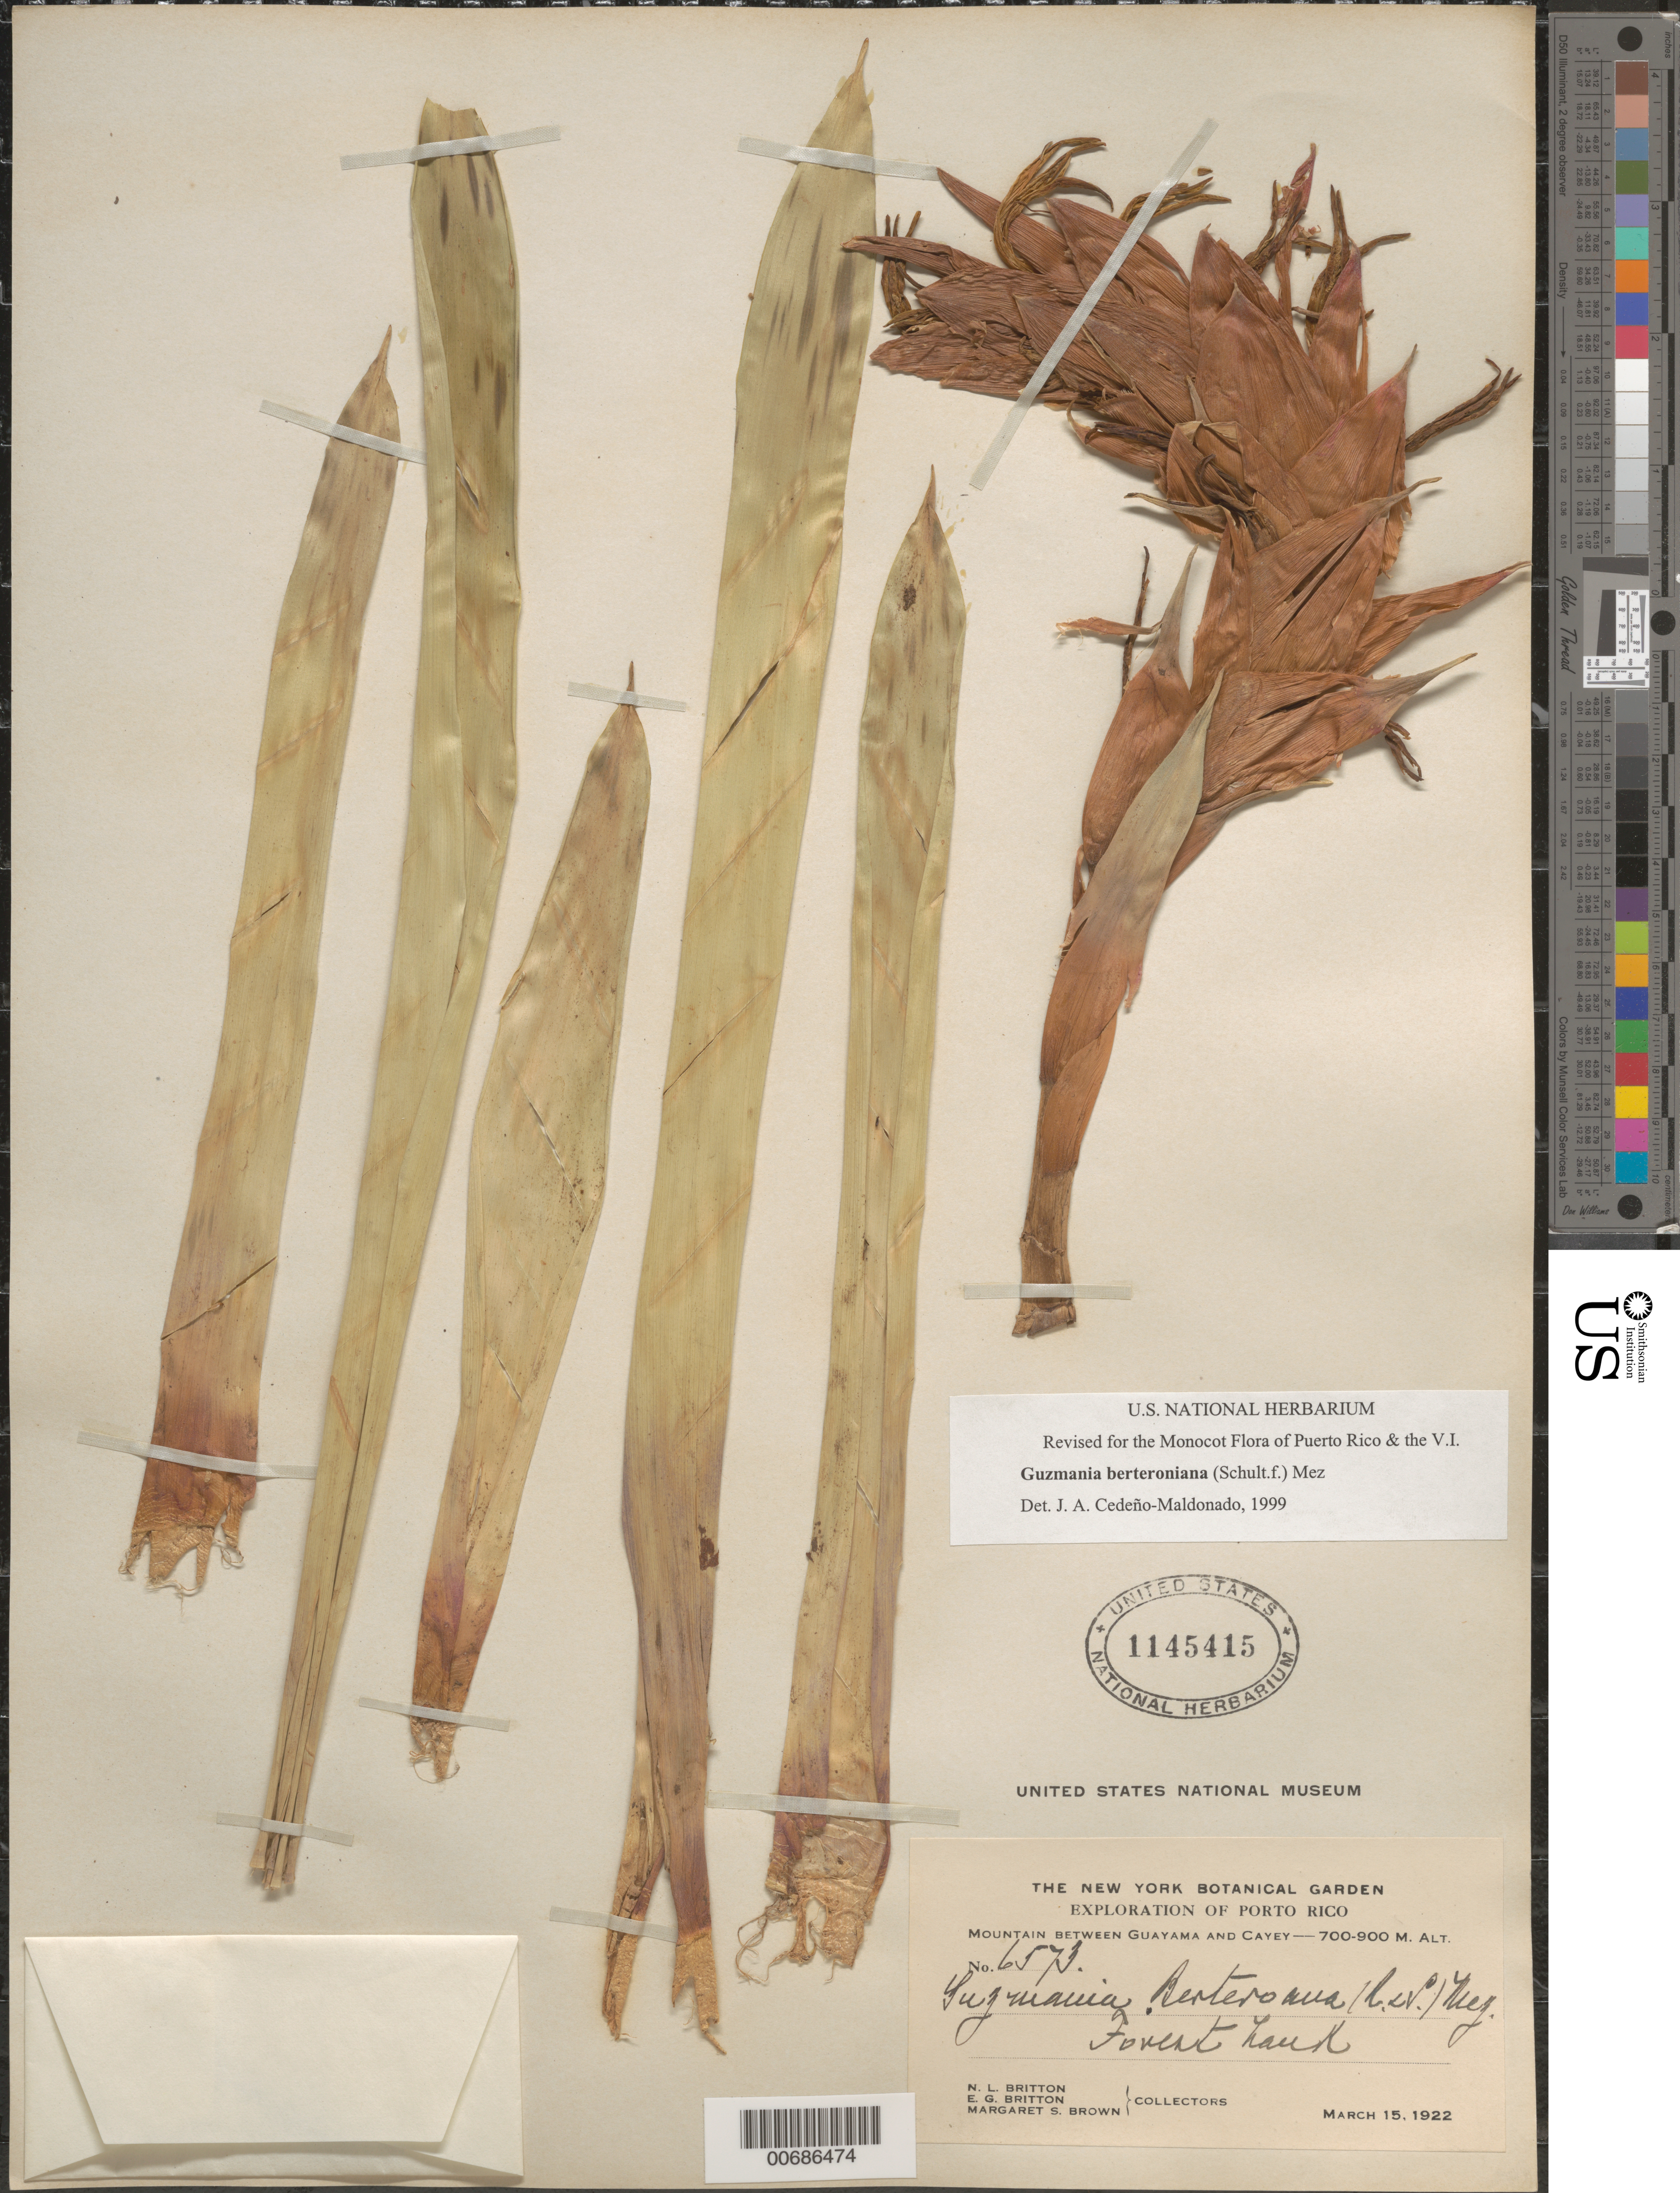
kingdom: Plantae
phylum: Tracheophyta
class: Liliopsida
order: Poales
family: Bromeliaceae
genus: Guzmania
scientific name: Guzmania berteroniana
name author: (Schult. & Schult. f.) Mez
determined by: Cedeño-Maldonado, J. A.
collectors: N. Britton, E. G. Britton & M. S. Brown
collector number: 6573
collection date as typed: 15 Mar 1922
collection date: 1922-03-15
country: Puerto Rico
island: Greater Antilles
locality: Mtn. Btw. Guayama and Cayey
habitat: forest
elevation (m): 700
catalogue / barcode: US 1145415